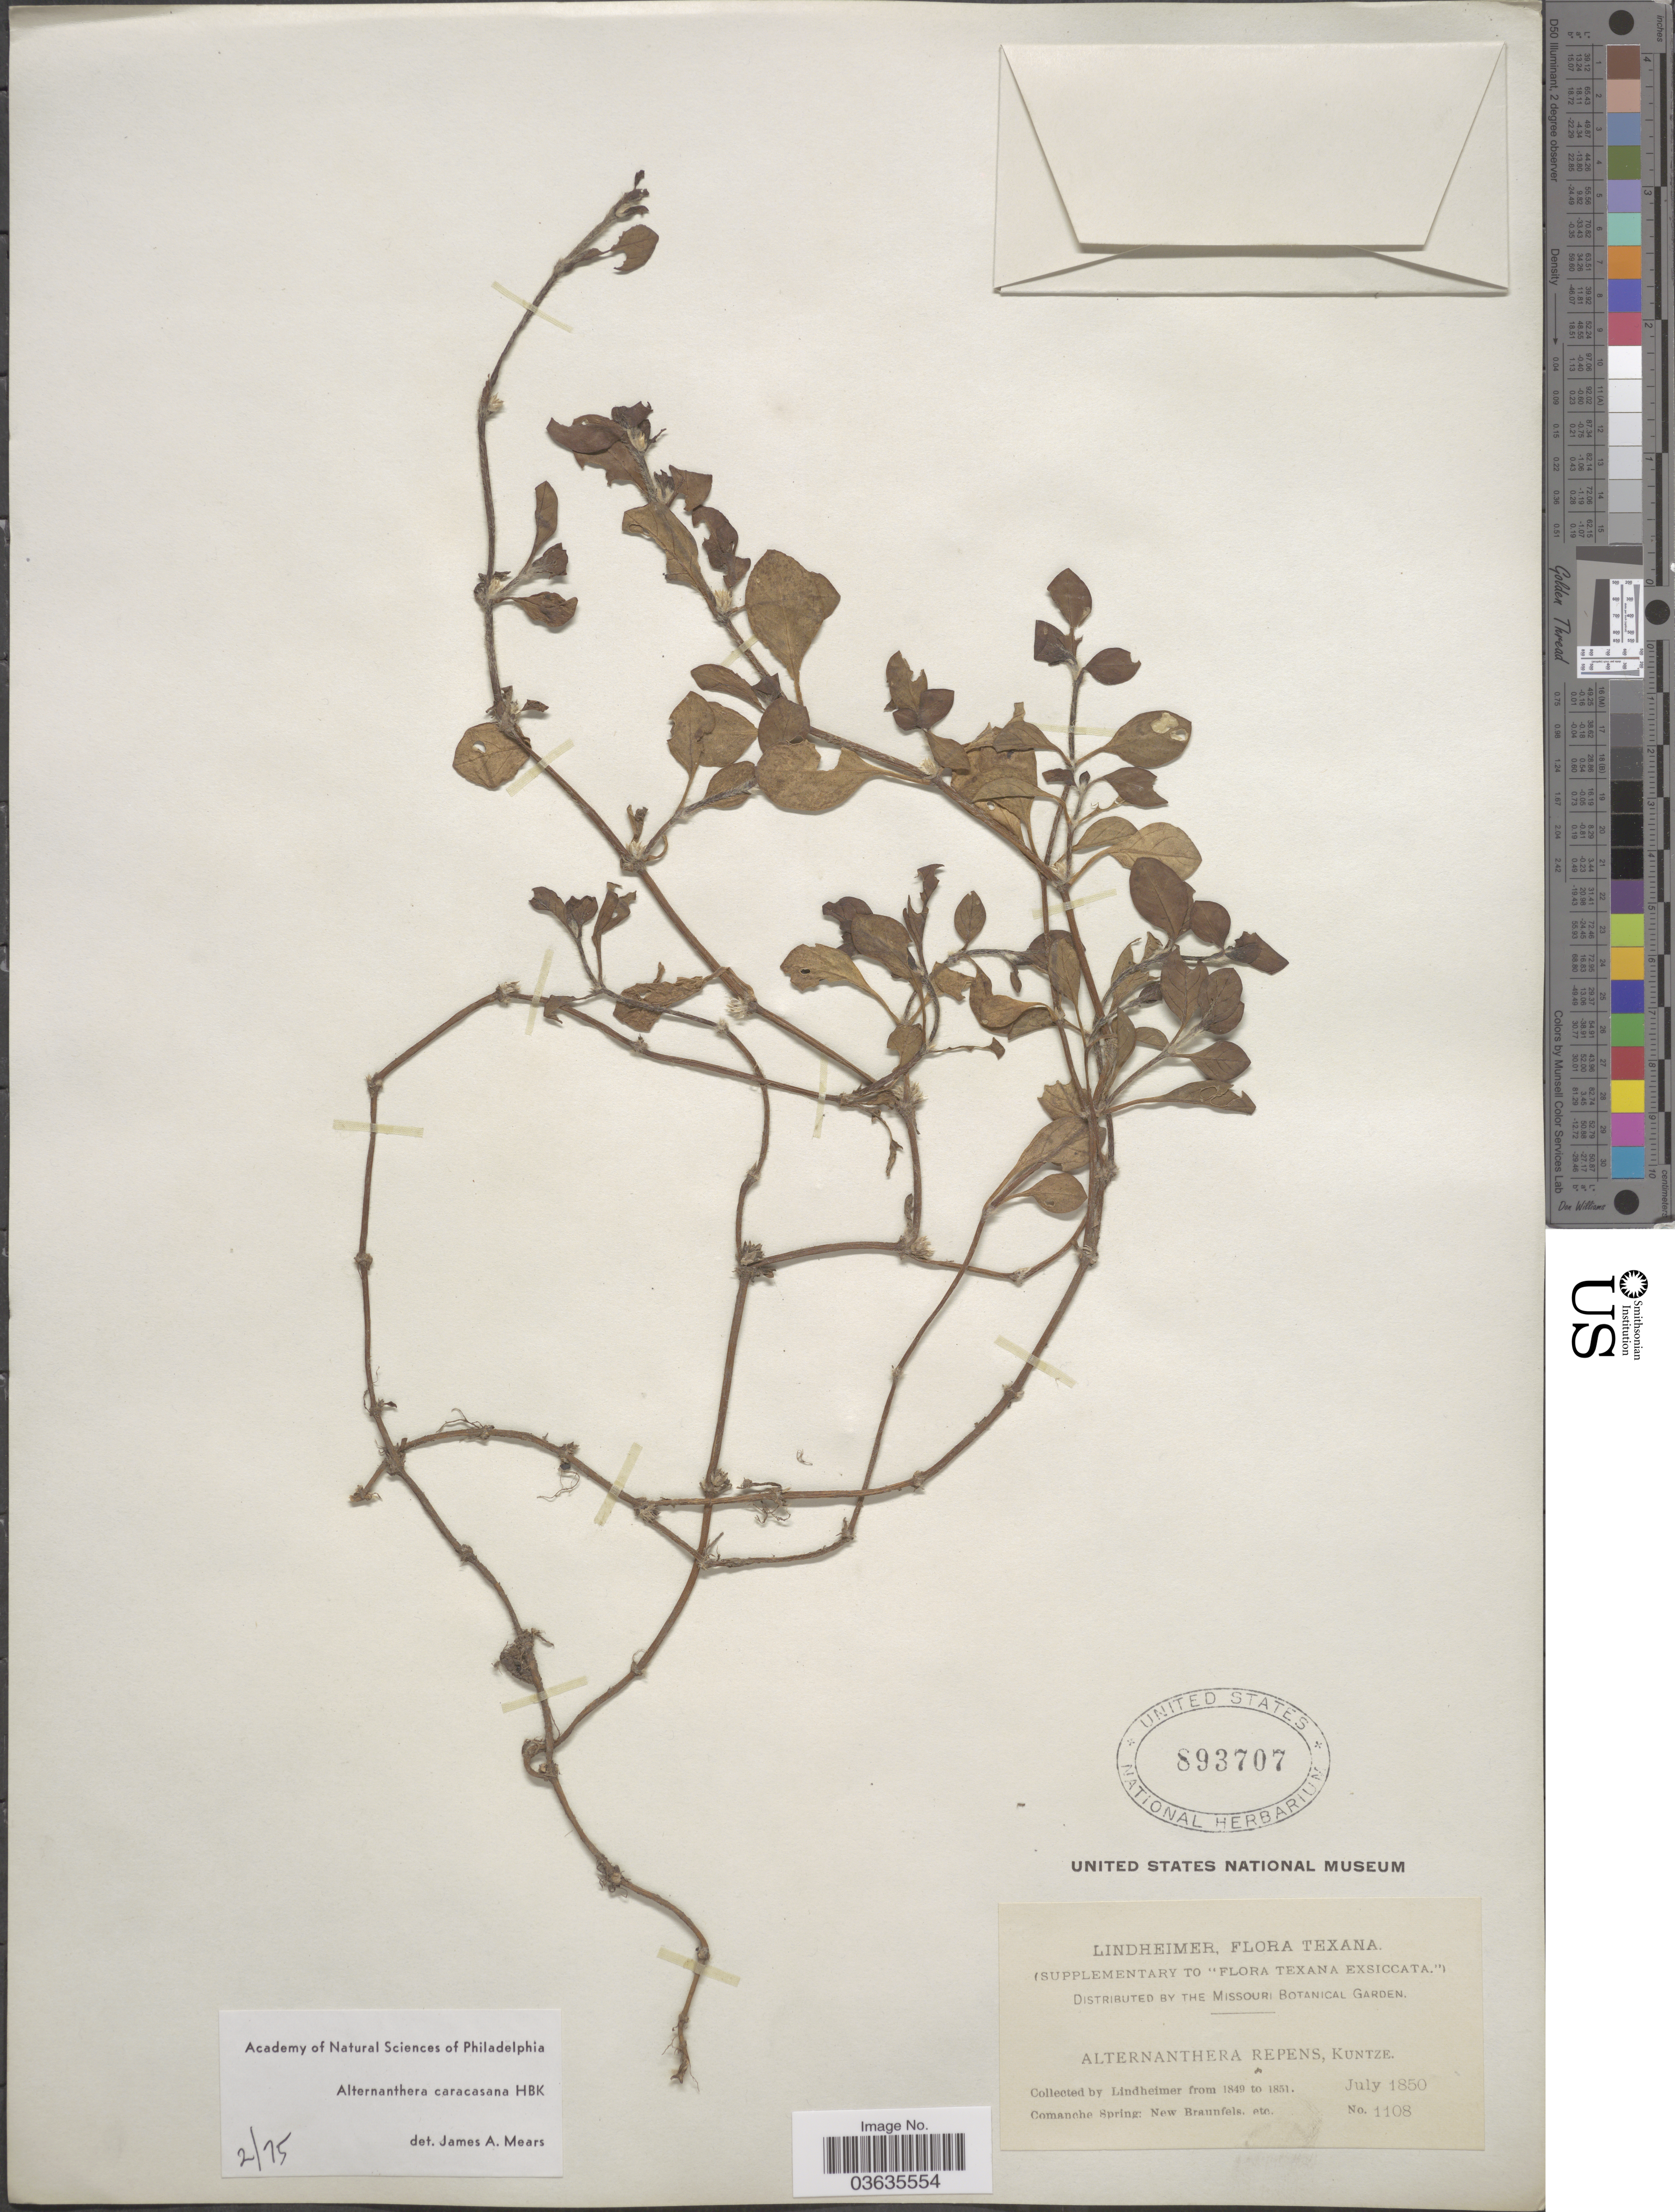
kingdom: Plantae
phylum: Tracheophyta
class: Magnoliopsida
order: Caryophyllales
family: Amaranthaceae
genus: Alternanthera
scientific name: Alternanthera caracasana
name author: Kunth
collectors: -. Lindheimer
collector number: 1108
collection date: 1850-07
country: United States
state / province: Texas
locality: Comanche Spring: New Braunfels, etc.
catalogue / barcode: US 893707